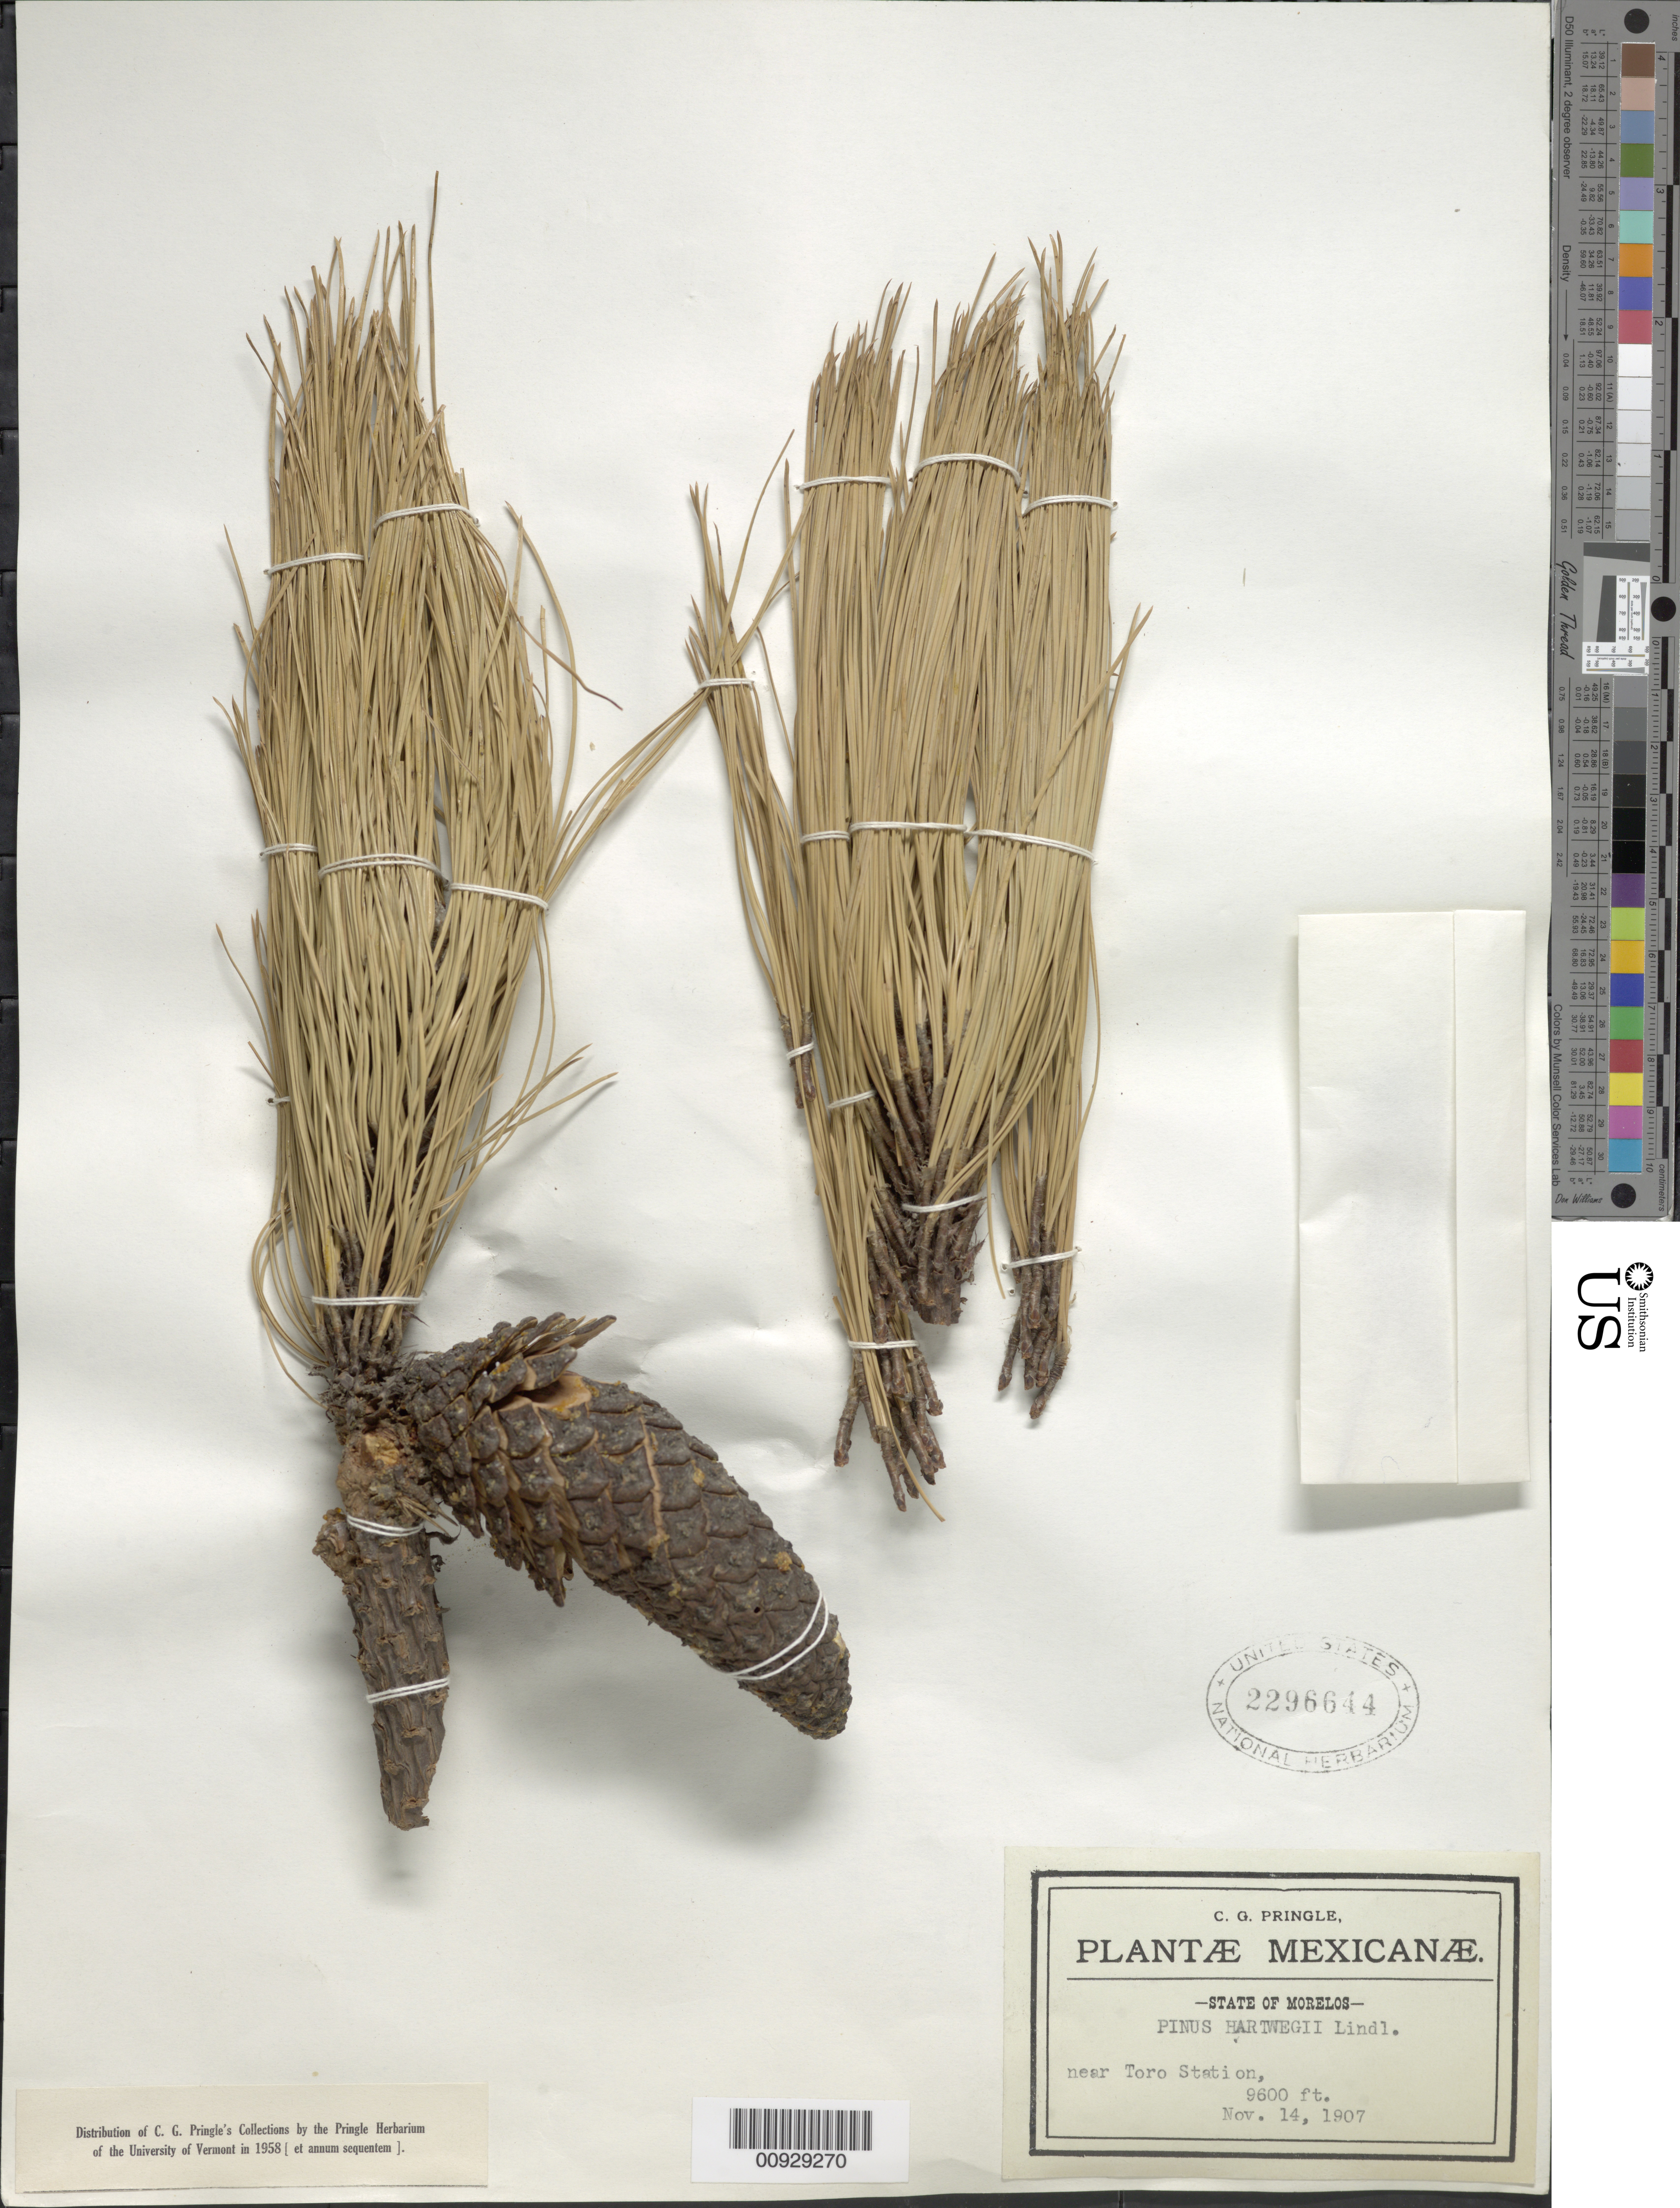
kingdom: Plantae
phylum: Tracheophyta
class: Pinopsida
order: Pinales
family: Pinaceae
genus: Pinus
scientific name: Pinus hartwegii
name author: Lindl.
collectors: C. G. Pringle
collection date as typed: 14 Nov 1907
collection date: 1907-11-14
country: Mexico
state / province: Morelos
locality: Near Toro Station.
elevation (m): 2926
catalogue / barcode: US 2296644